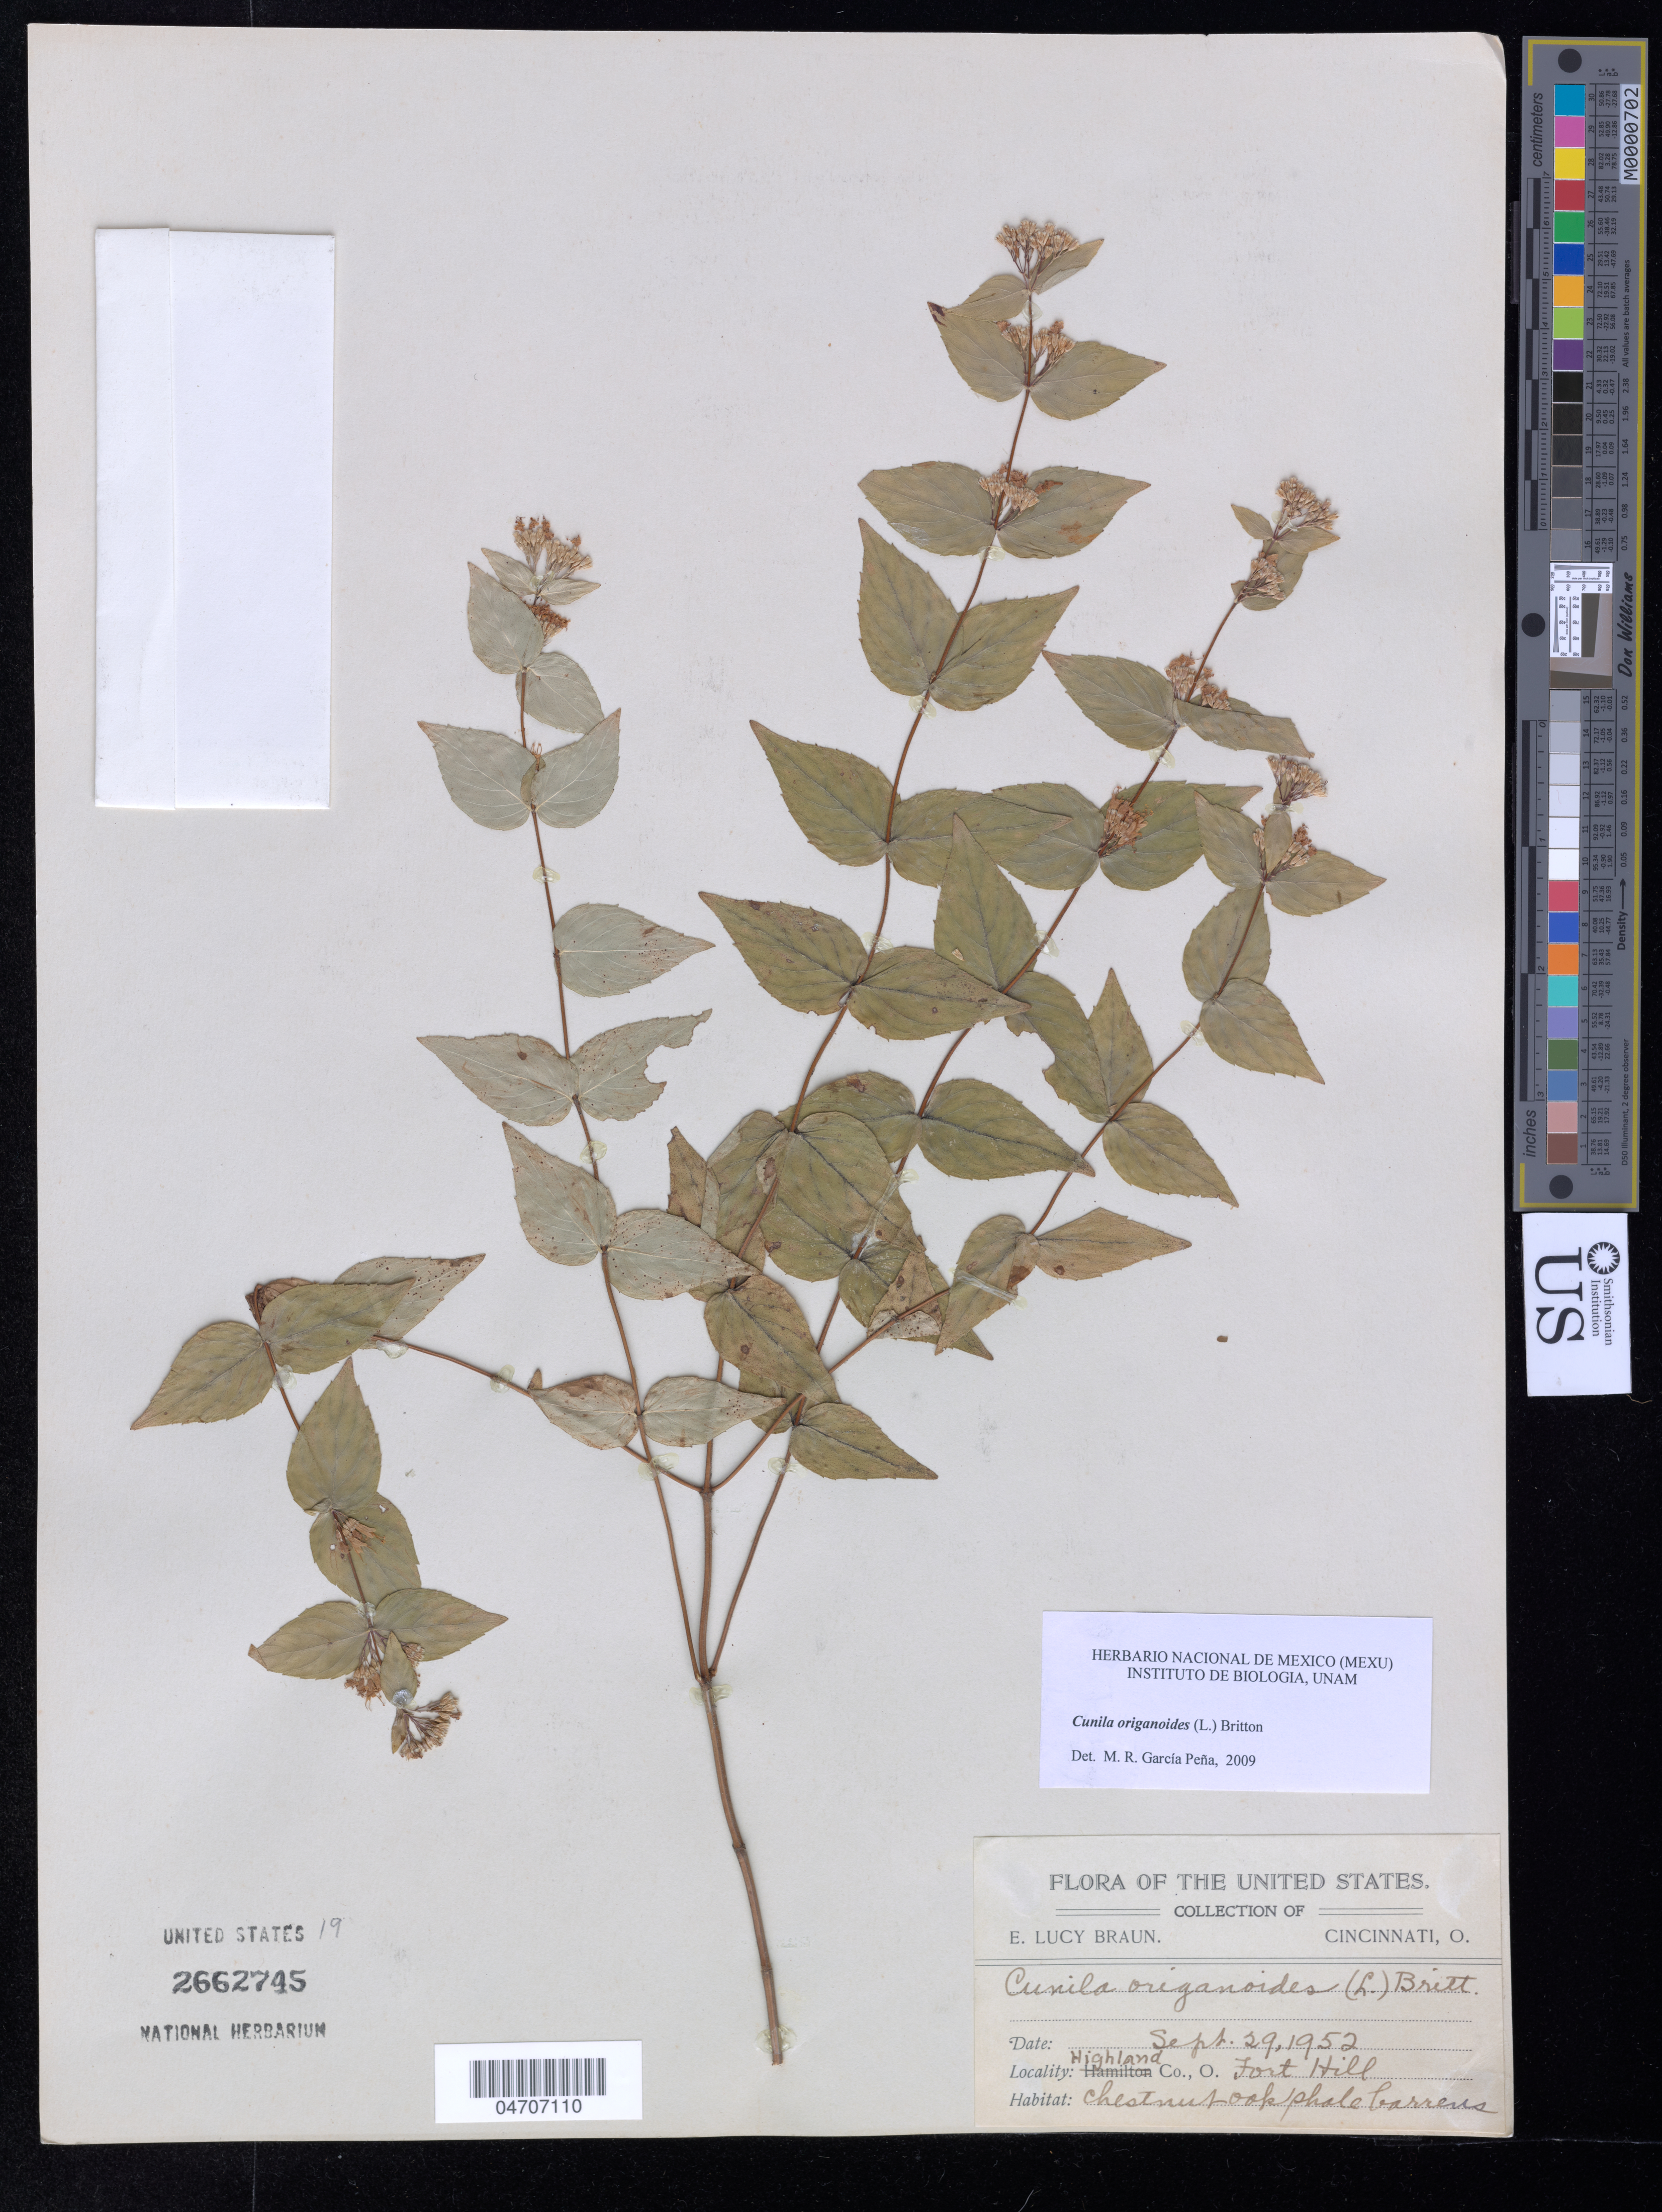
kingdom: Plantae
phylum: Tracheophyta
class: Magnoliopsida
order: Lamiales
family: Lamiaceae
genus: Cunila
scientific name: Cunila origanoides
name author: (L.) Britton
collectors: E. L. Braun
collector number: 19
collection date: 1952-09-29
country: United States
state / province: Ohio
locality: Highland Co. Fort Hill.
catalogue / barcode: US 2662745